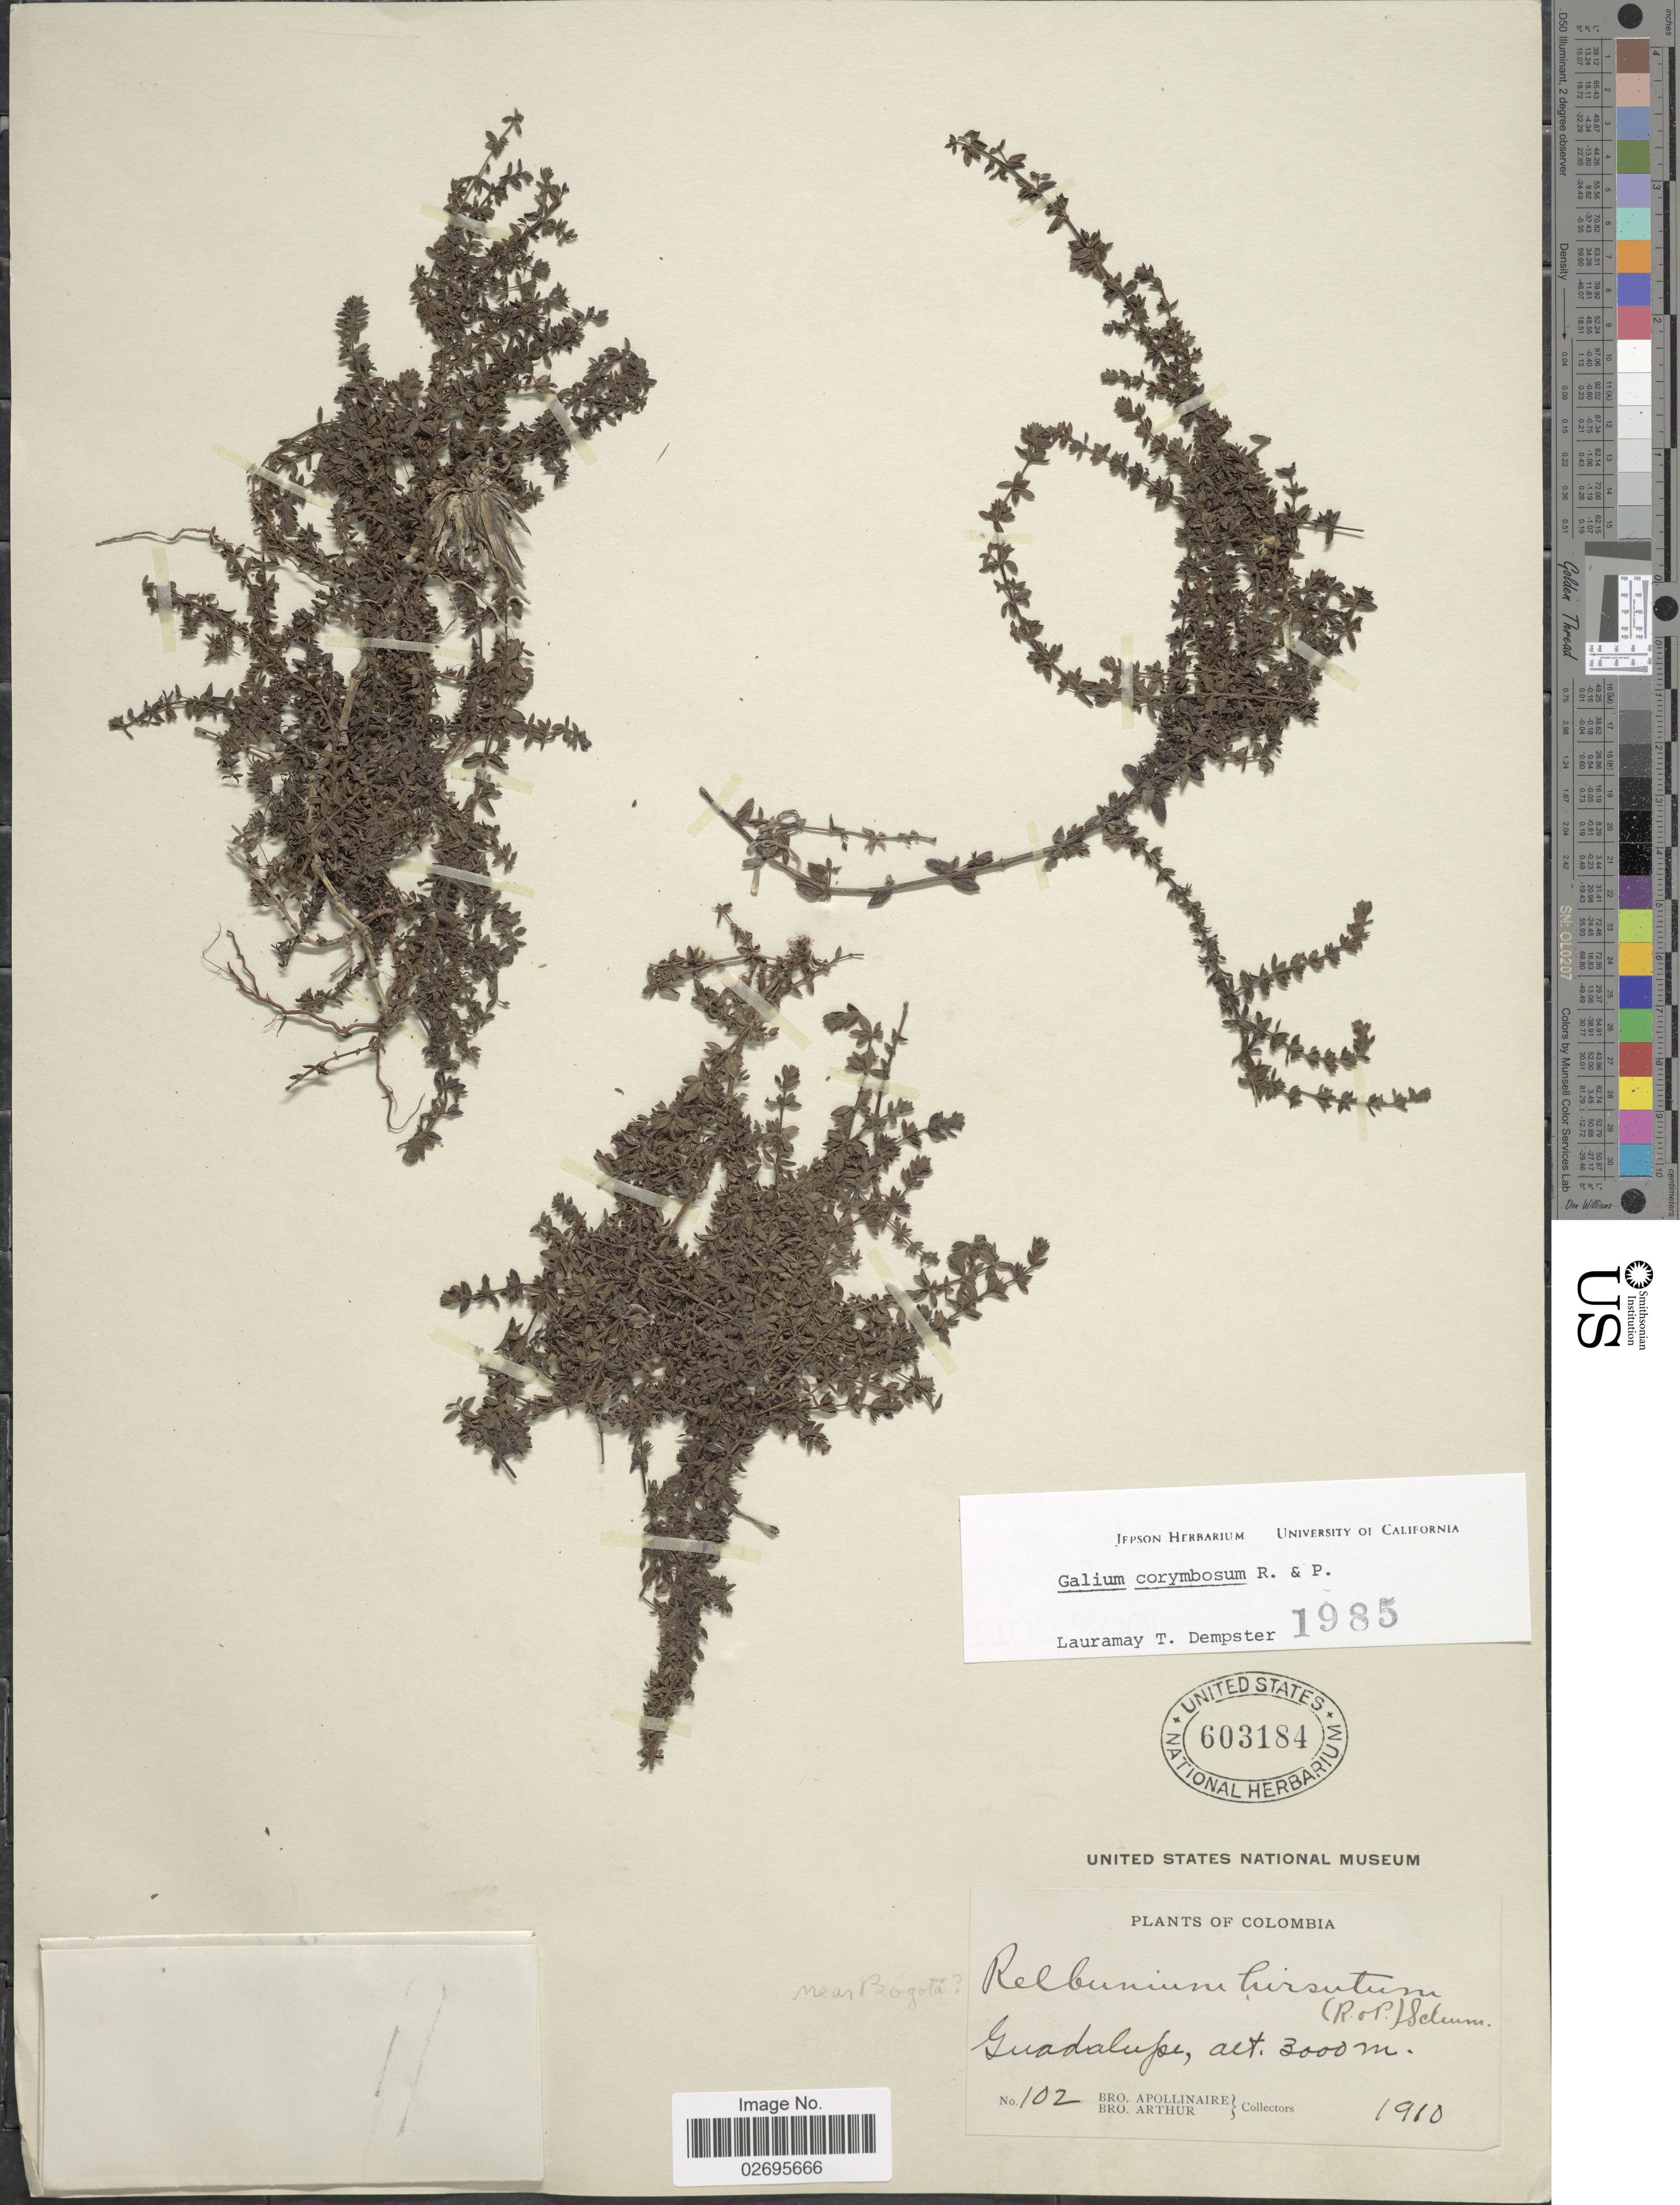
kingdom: Plantae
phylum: Tracheophyta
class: Magnoliopsida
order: Gentianales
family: Rubiaceae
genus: Galium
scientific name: Galium corymbosum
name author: Ruiz & Pav.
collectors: Bro. Apollinaire & Bro. Arthur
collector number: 102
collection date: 1910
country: Colombia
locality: Guadalupe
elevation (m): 3000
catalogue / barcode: US 603184